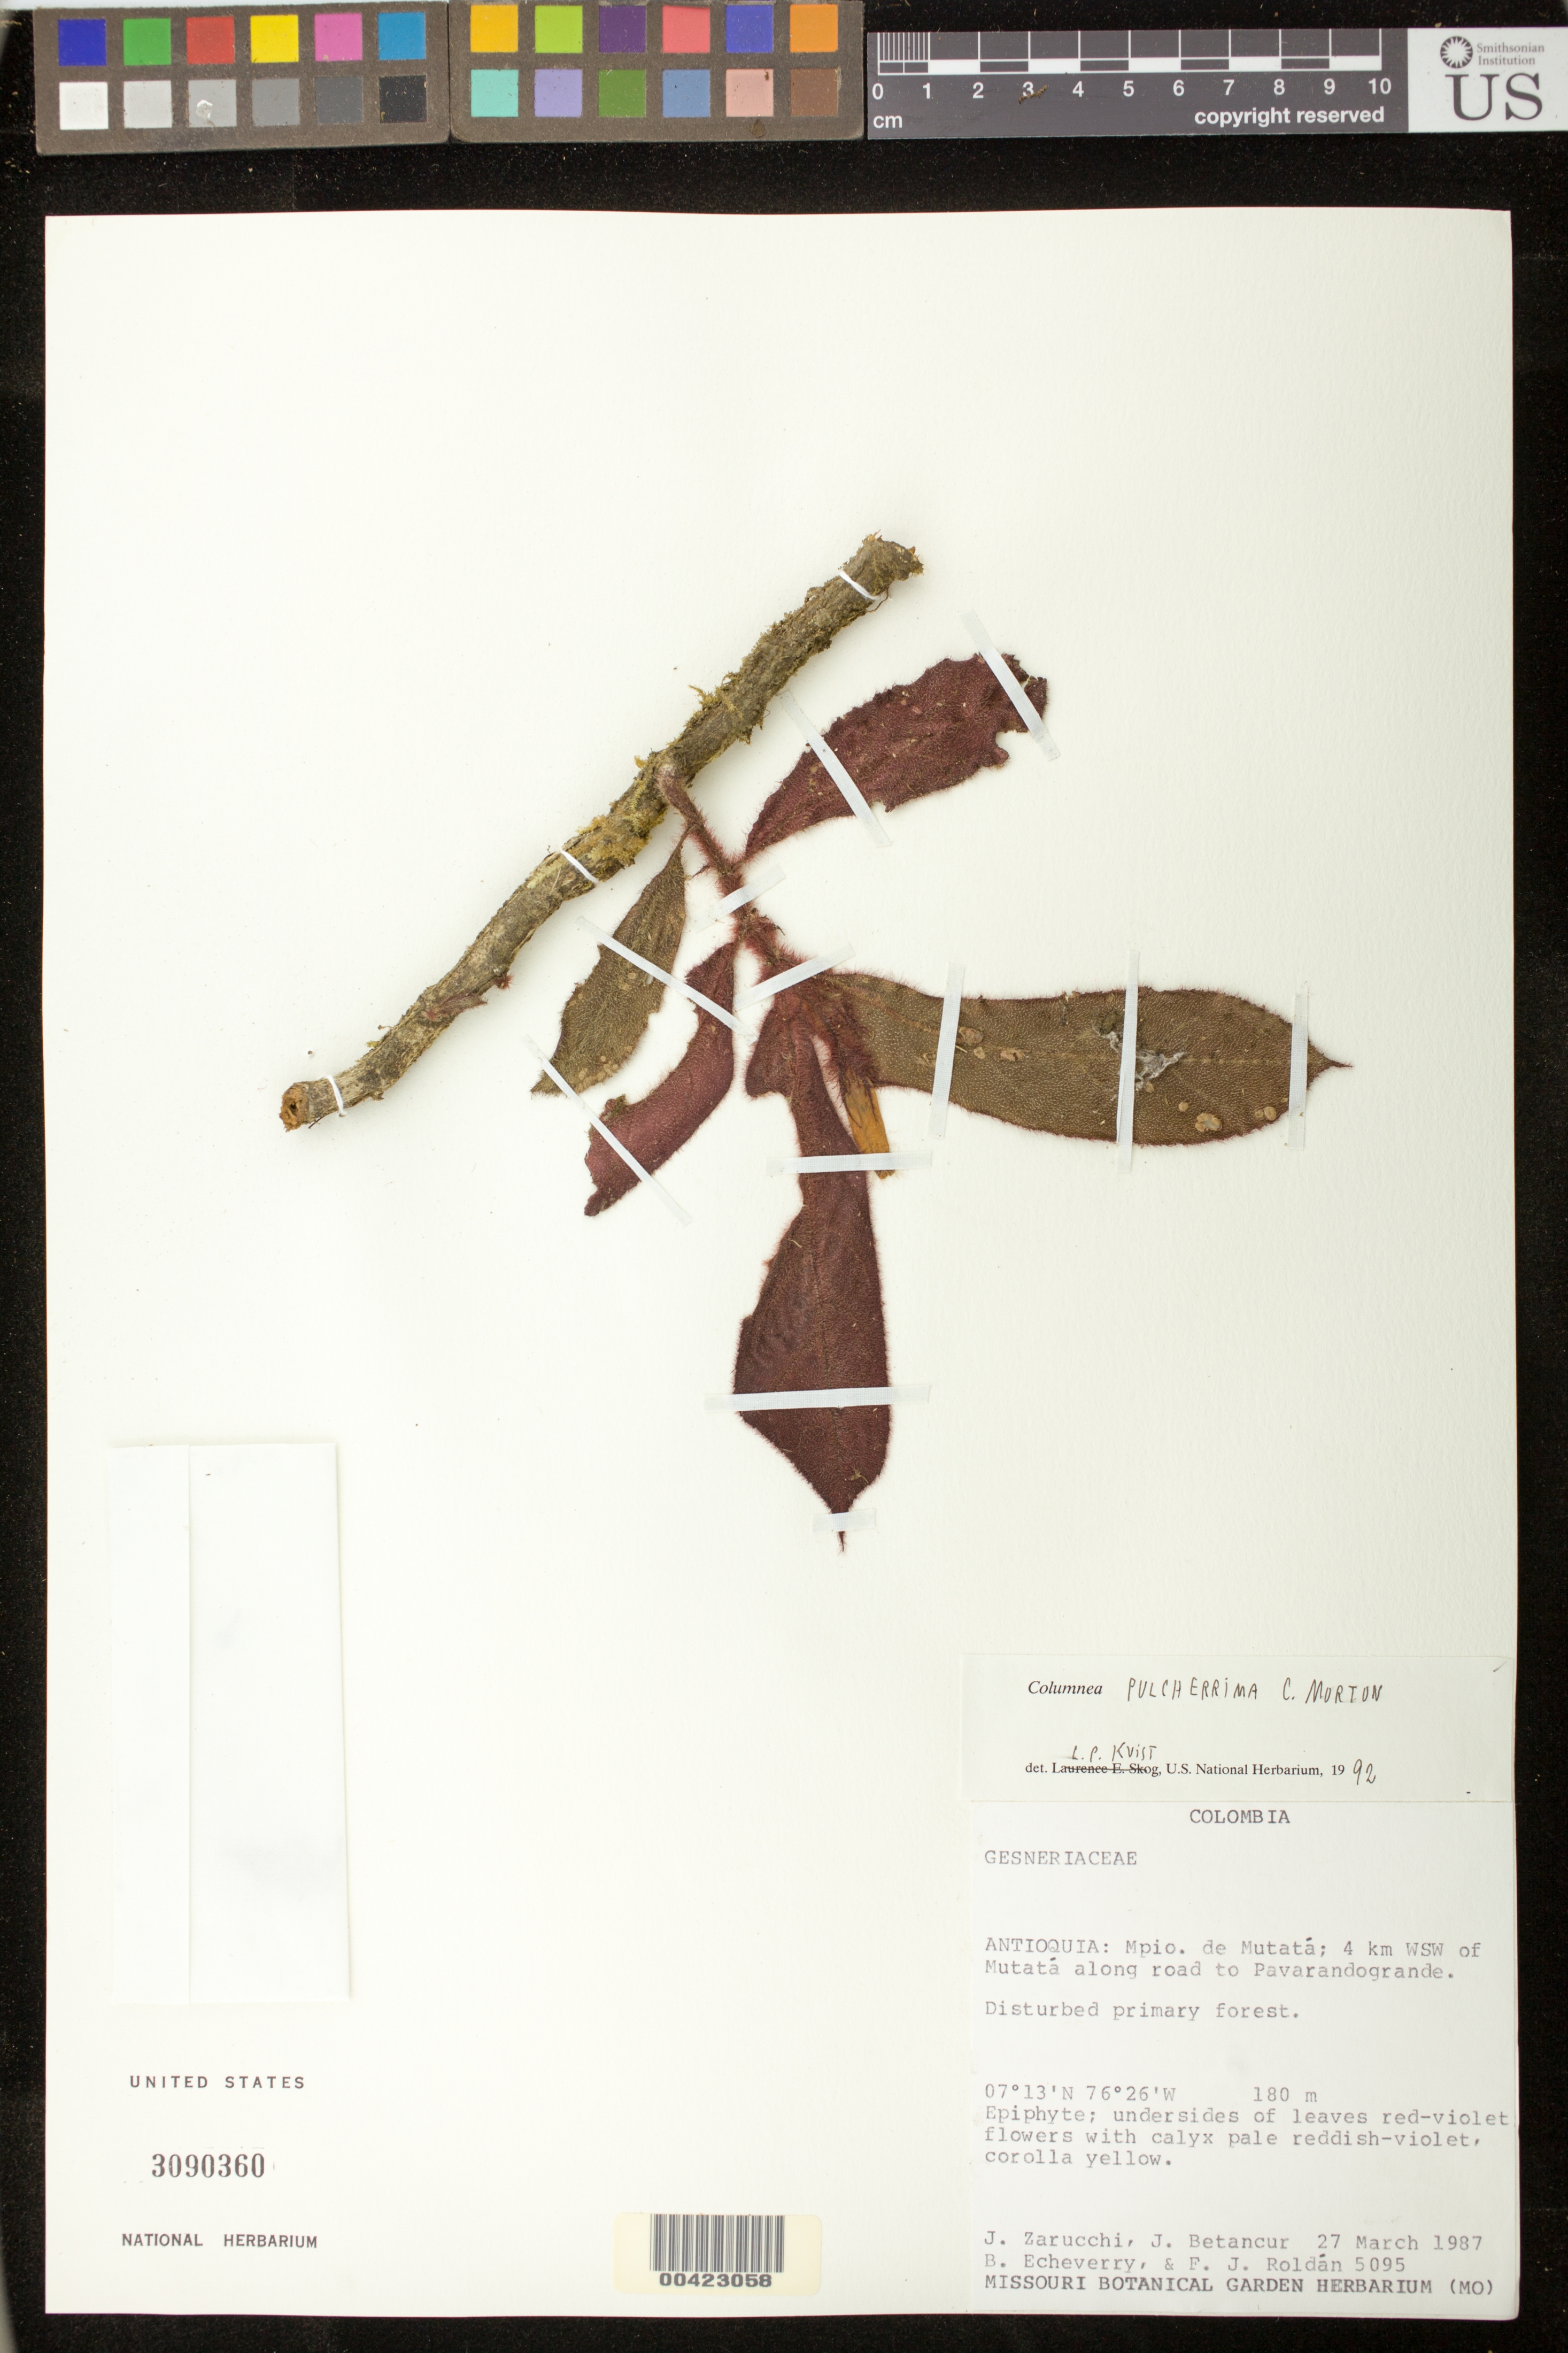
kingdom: Plantae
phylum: Tracheophyta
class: Magnoliopsida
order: Lamiales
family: Gesneriaceae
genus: Columnea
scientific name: Columnea pulcherrima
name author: C.V. Morton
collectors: J. L. Zarucchi, J. C. Betancur, B. Echeverry & F. J. Roldán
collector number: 5095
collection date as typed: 27 Mar 1987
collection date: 1987-03-27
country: Colombia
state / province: Antioquia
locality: WSW of Matata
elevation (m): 180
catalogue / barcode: US 3090360